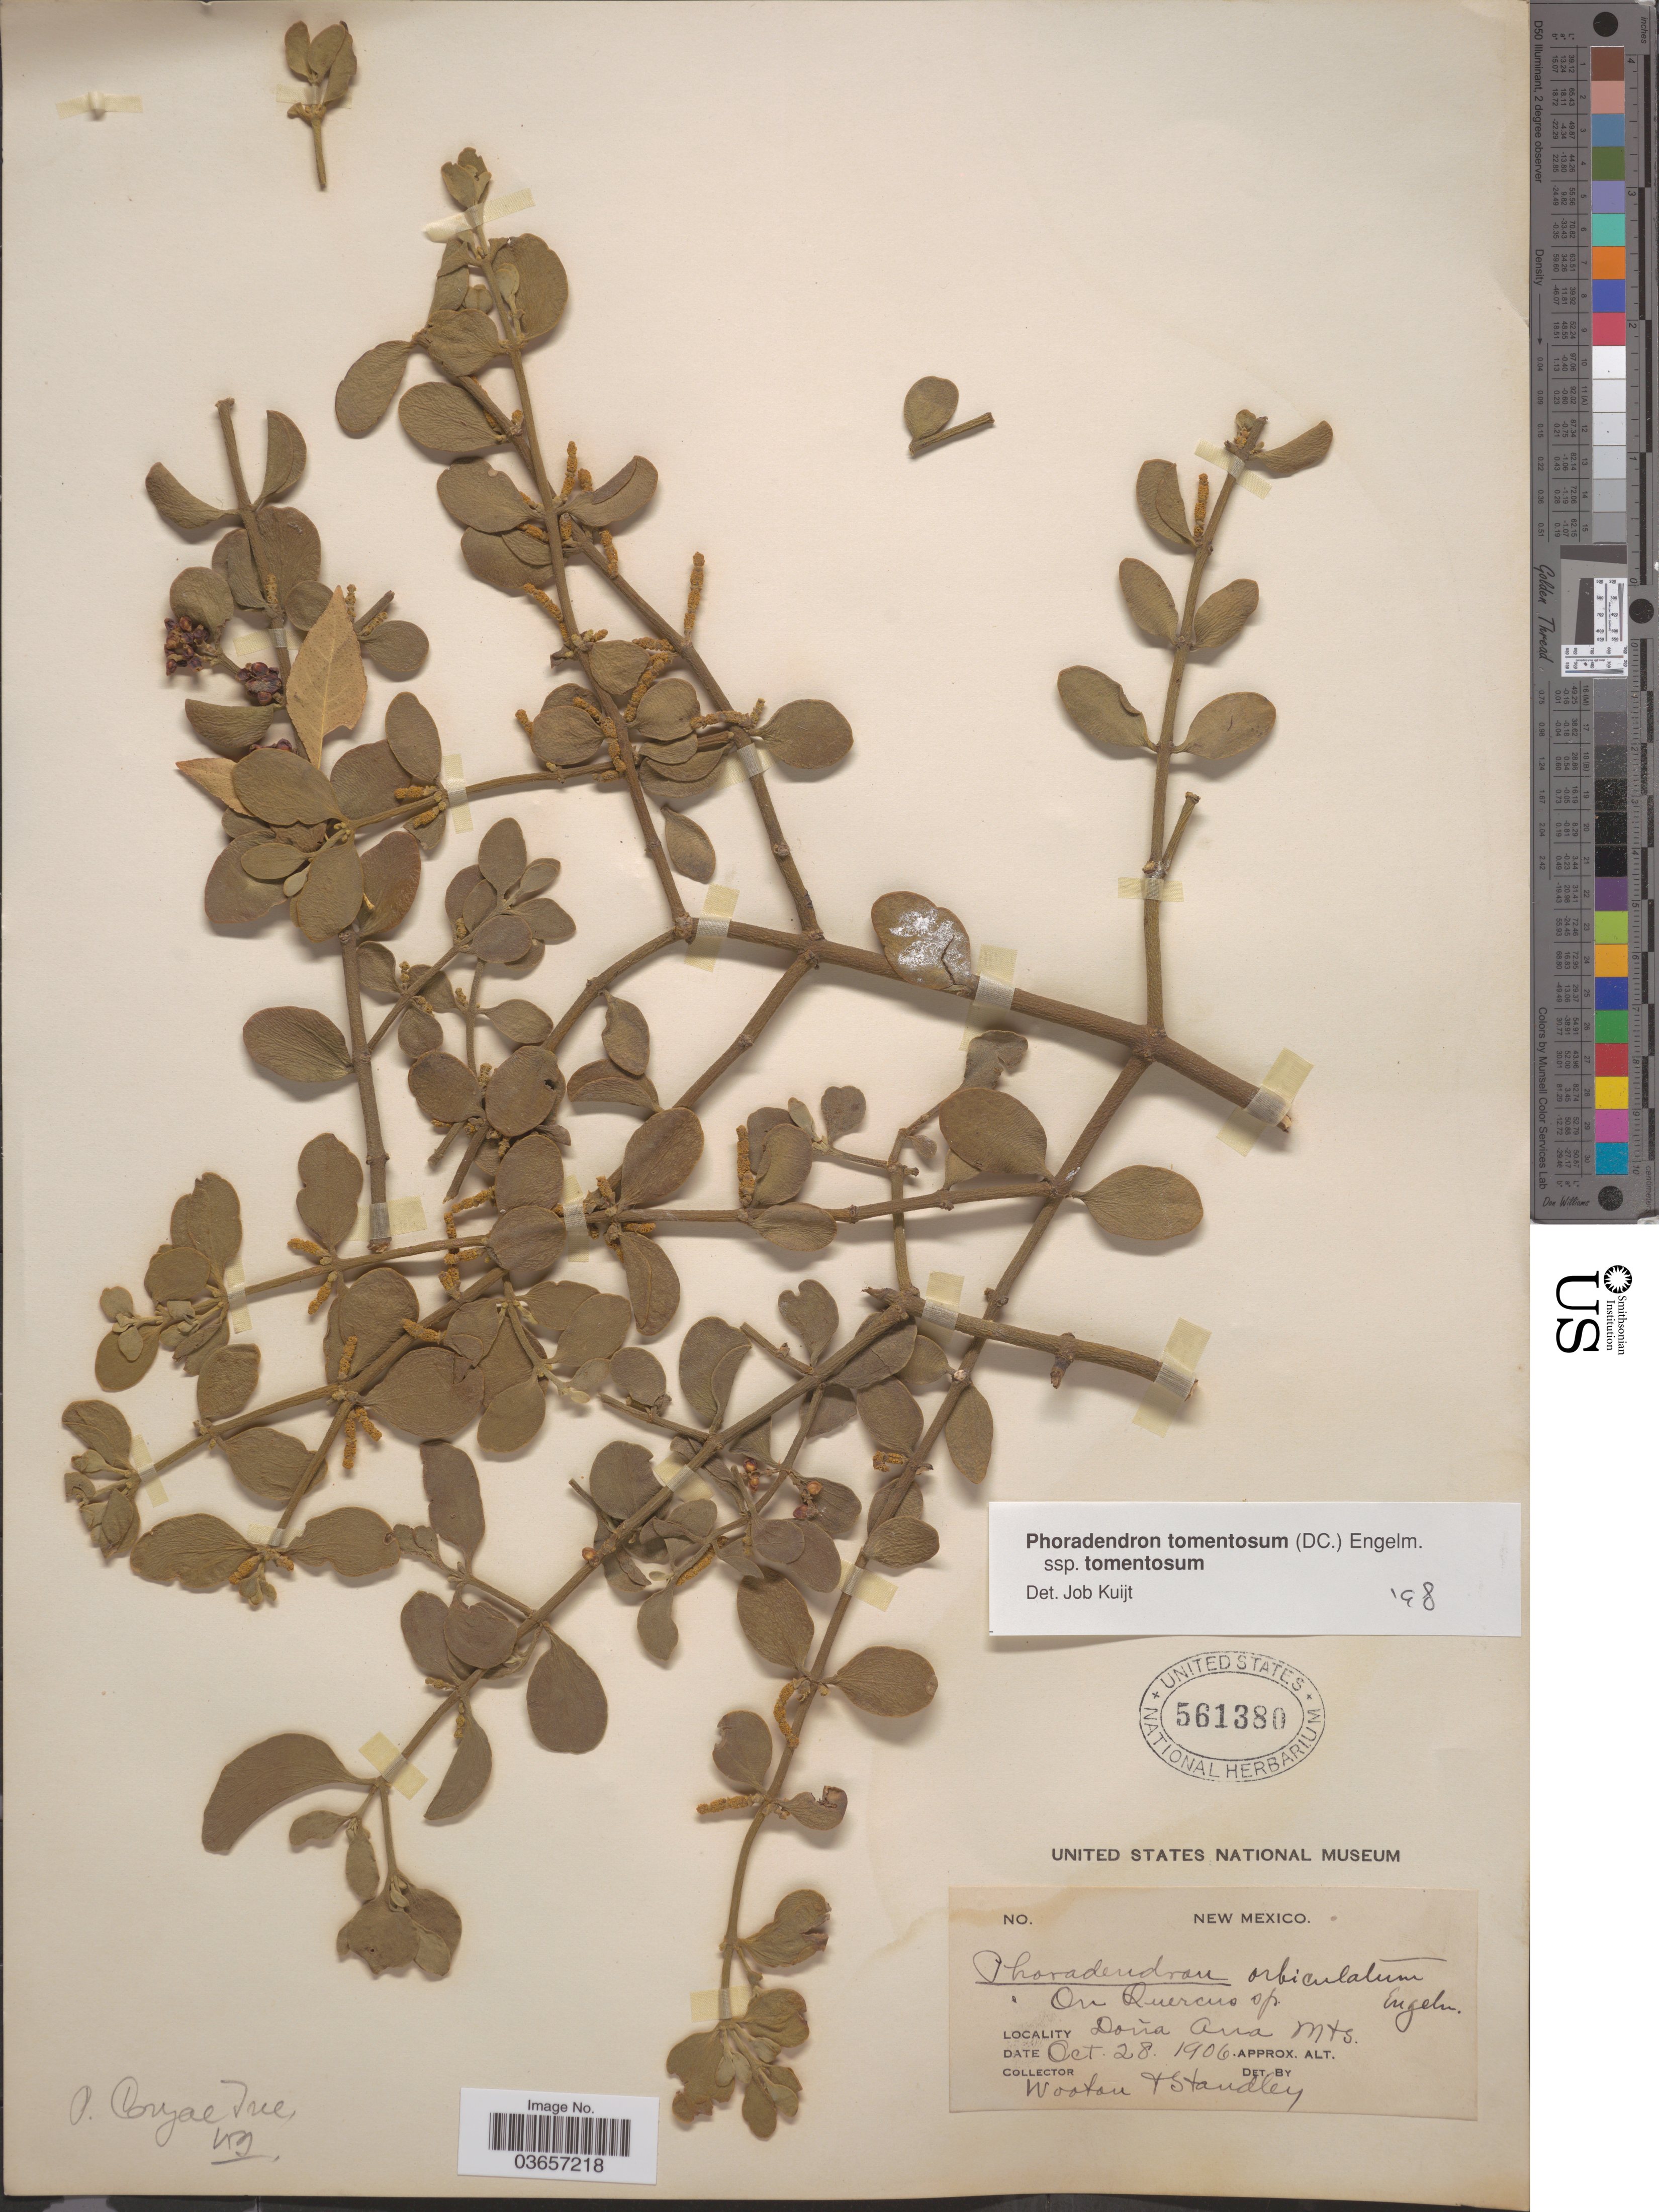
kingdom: Plantae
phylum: Tracheophyta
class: Magnoliopsida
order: Santalales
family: Viscaceae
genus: Phoradendron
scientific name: Phoradendron tomentosum subsp. tomentosum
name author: DC.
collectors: E. O. Wooton & Standley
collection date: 1906-10-28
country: United States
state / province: New Mexico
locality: Doña Ana Mts.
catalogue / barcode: US 561380